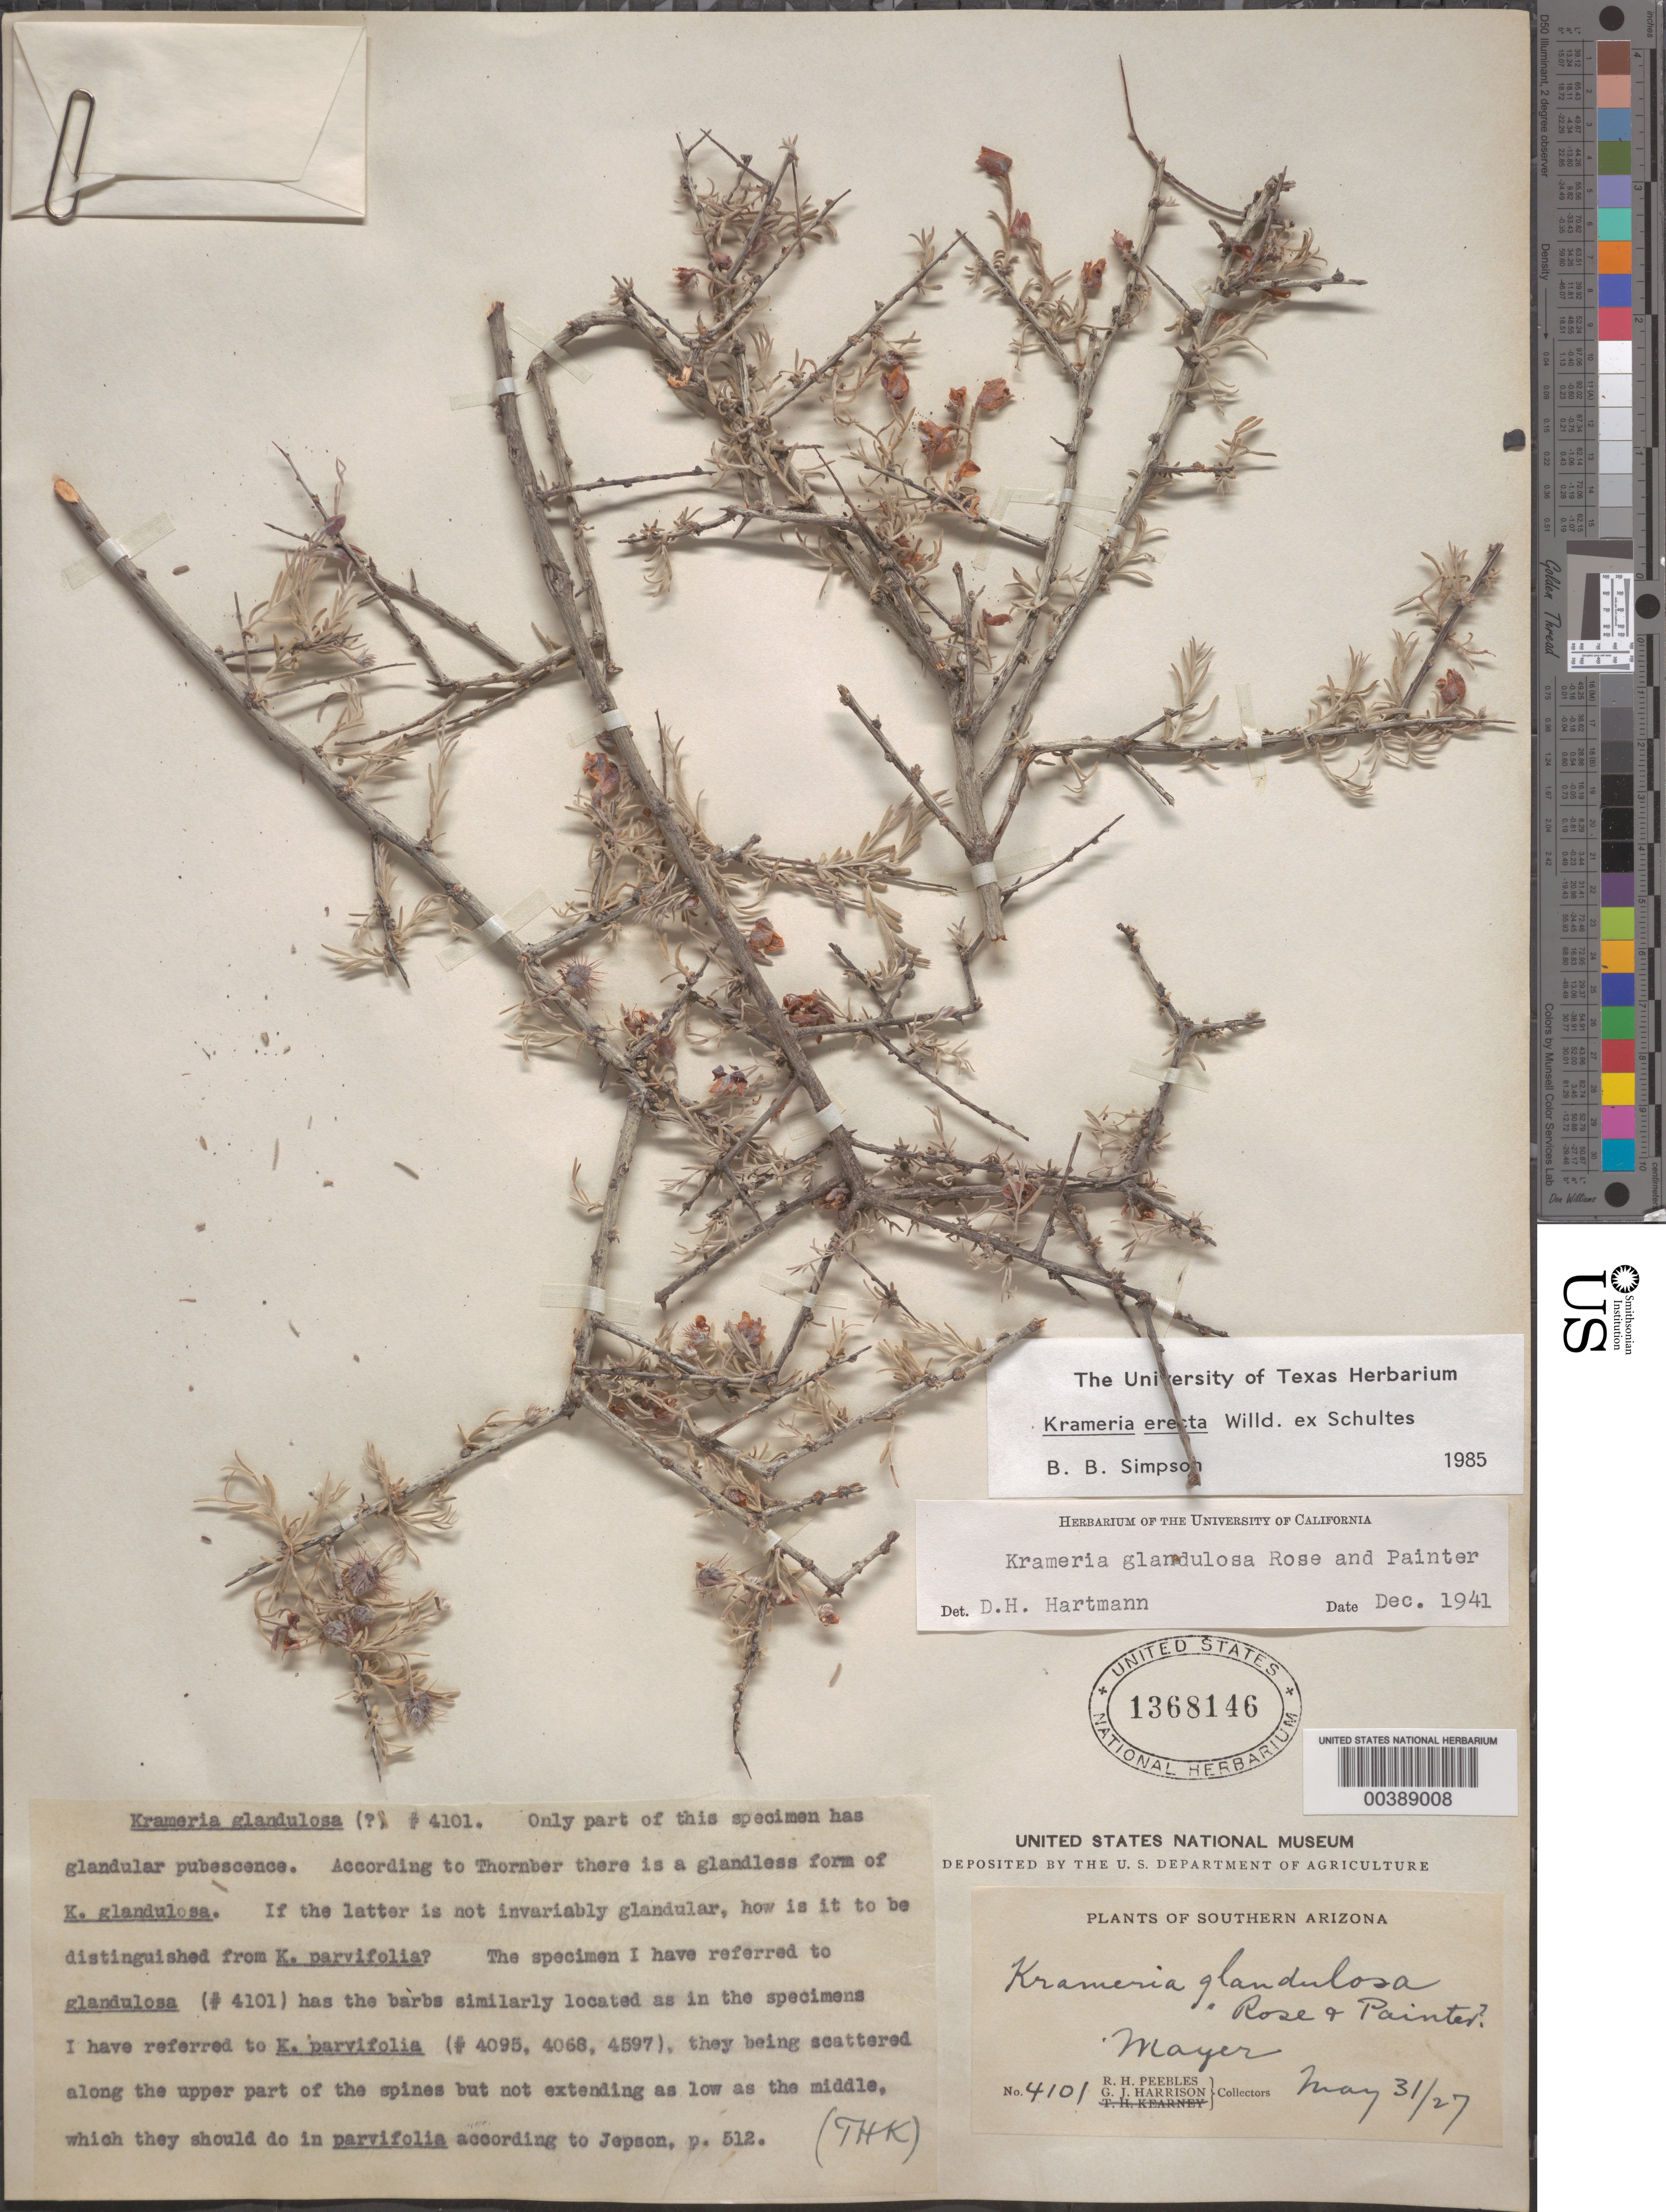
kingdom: Plantae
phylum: Tracheophyta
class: Magnoliopsida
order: Zygophyllales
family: Krameriaceae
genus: Krameria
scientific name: Krameria glandulosa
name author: Rose & J.H. Painter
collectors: R. H. Peebles & G. J. Harrison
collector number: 4101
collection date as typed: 31 May 1927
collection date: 1927-05-31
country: United States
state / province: Arizona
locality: Mayer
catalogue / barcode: US 1368146